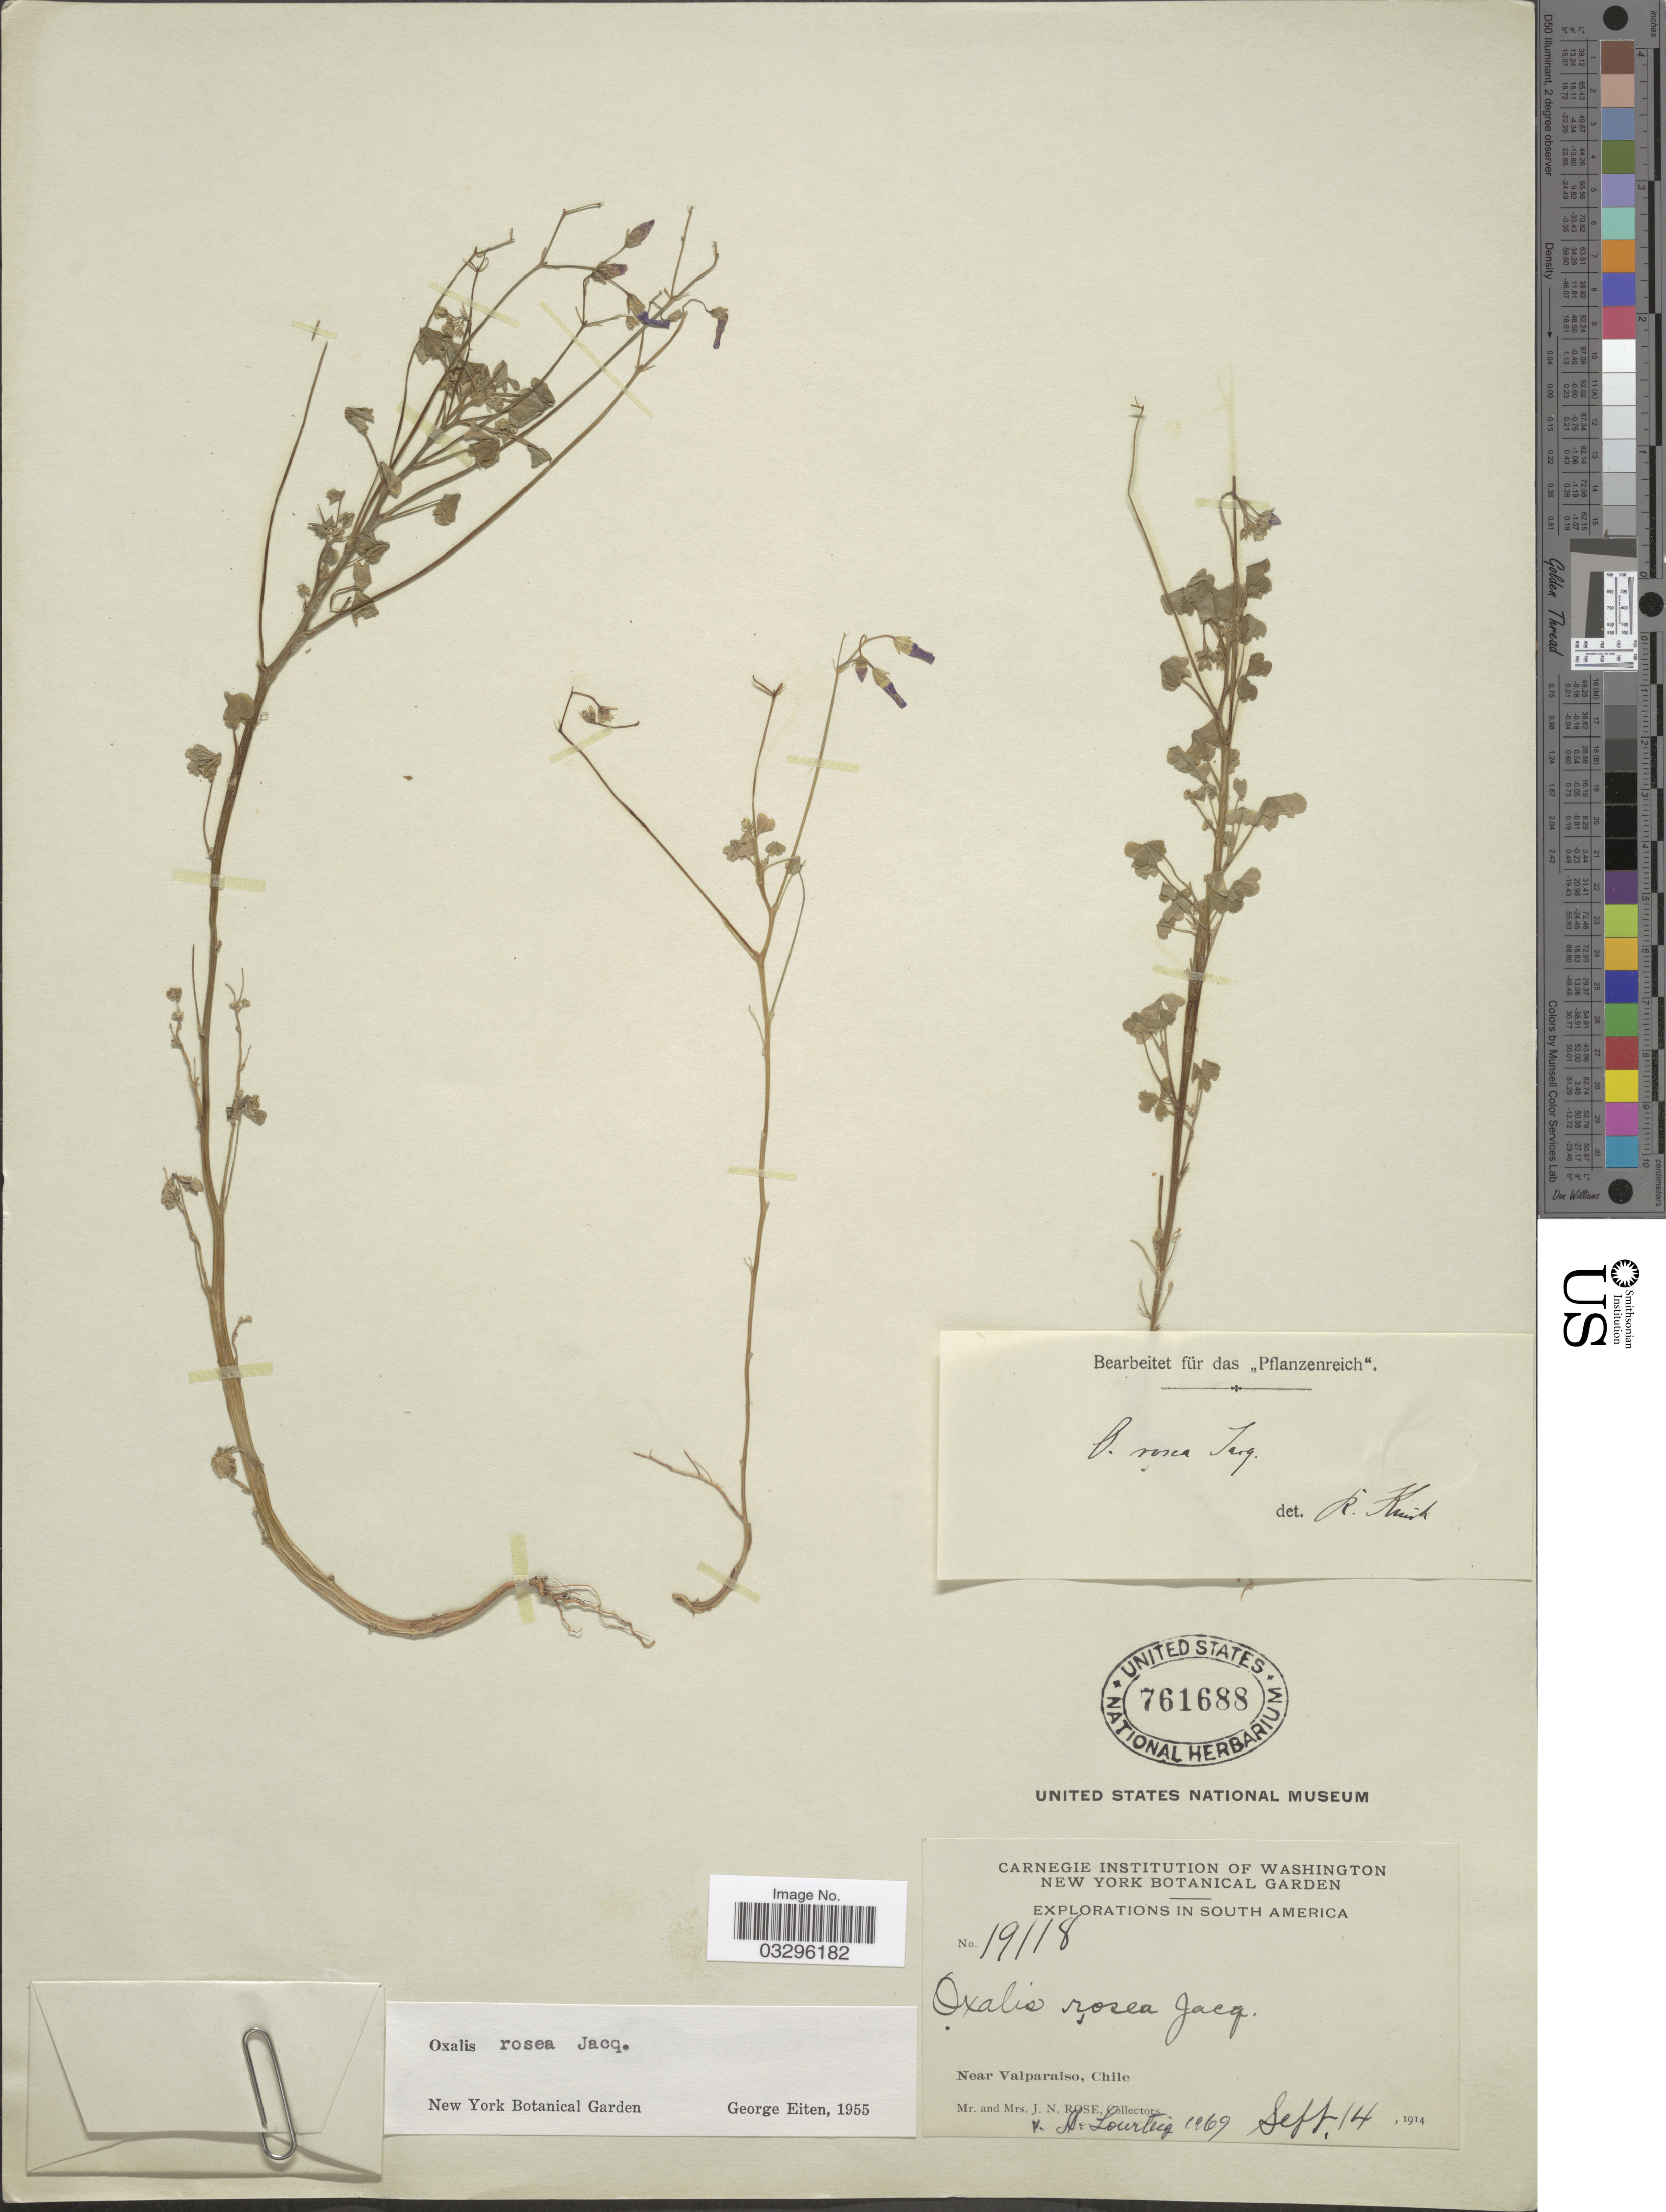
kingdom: Plantae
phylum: Tracheophyta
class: Magnoliopsida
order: Oxalidales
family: Oxalidaceae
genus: Oxalis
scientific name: Oxalis rosea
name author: Jacq.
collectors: J. N. Rose & L. B. Rose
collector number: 19118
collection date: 1914-09-14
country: Chile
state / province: Valparaíso (V)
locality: Near Valparaiso.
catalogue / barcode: US 761688